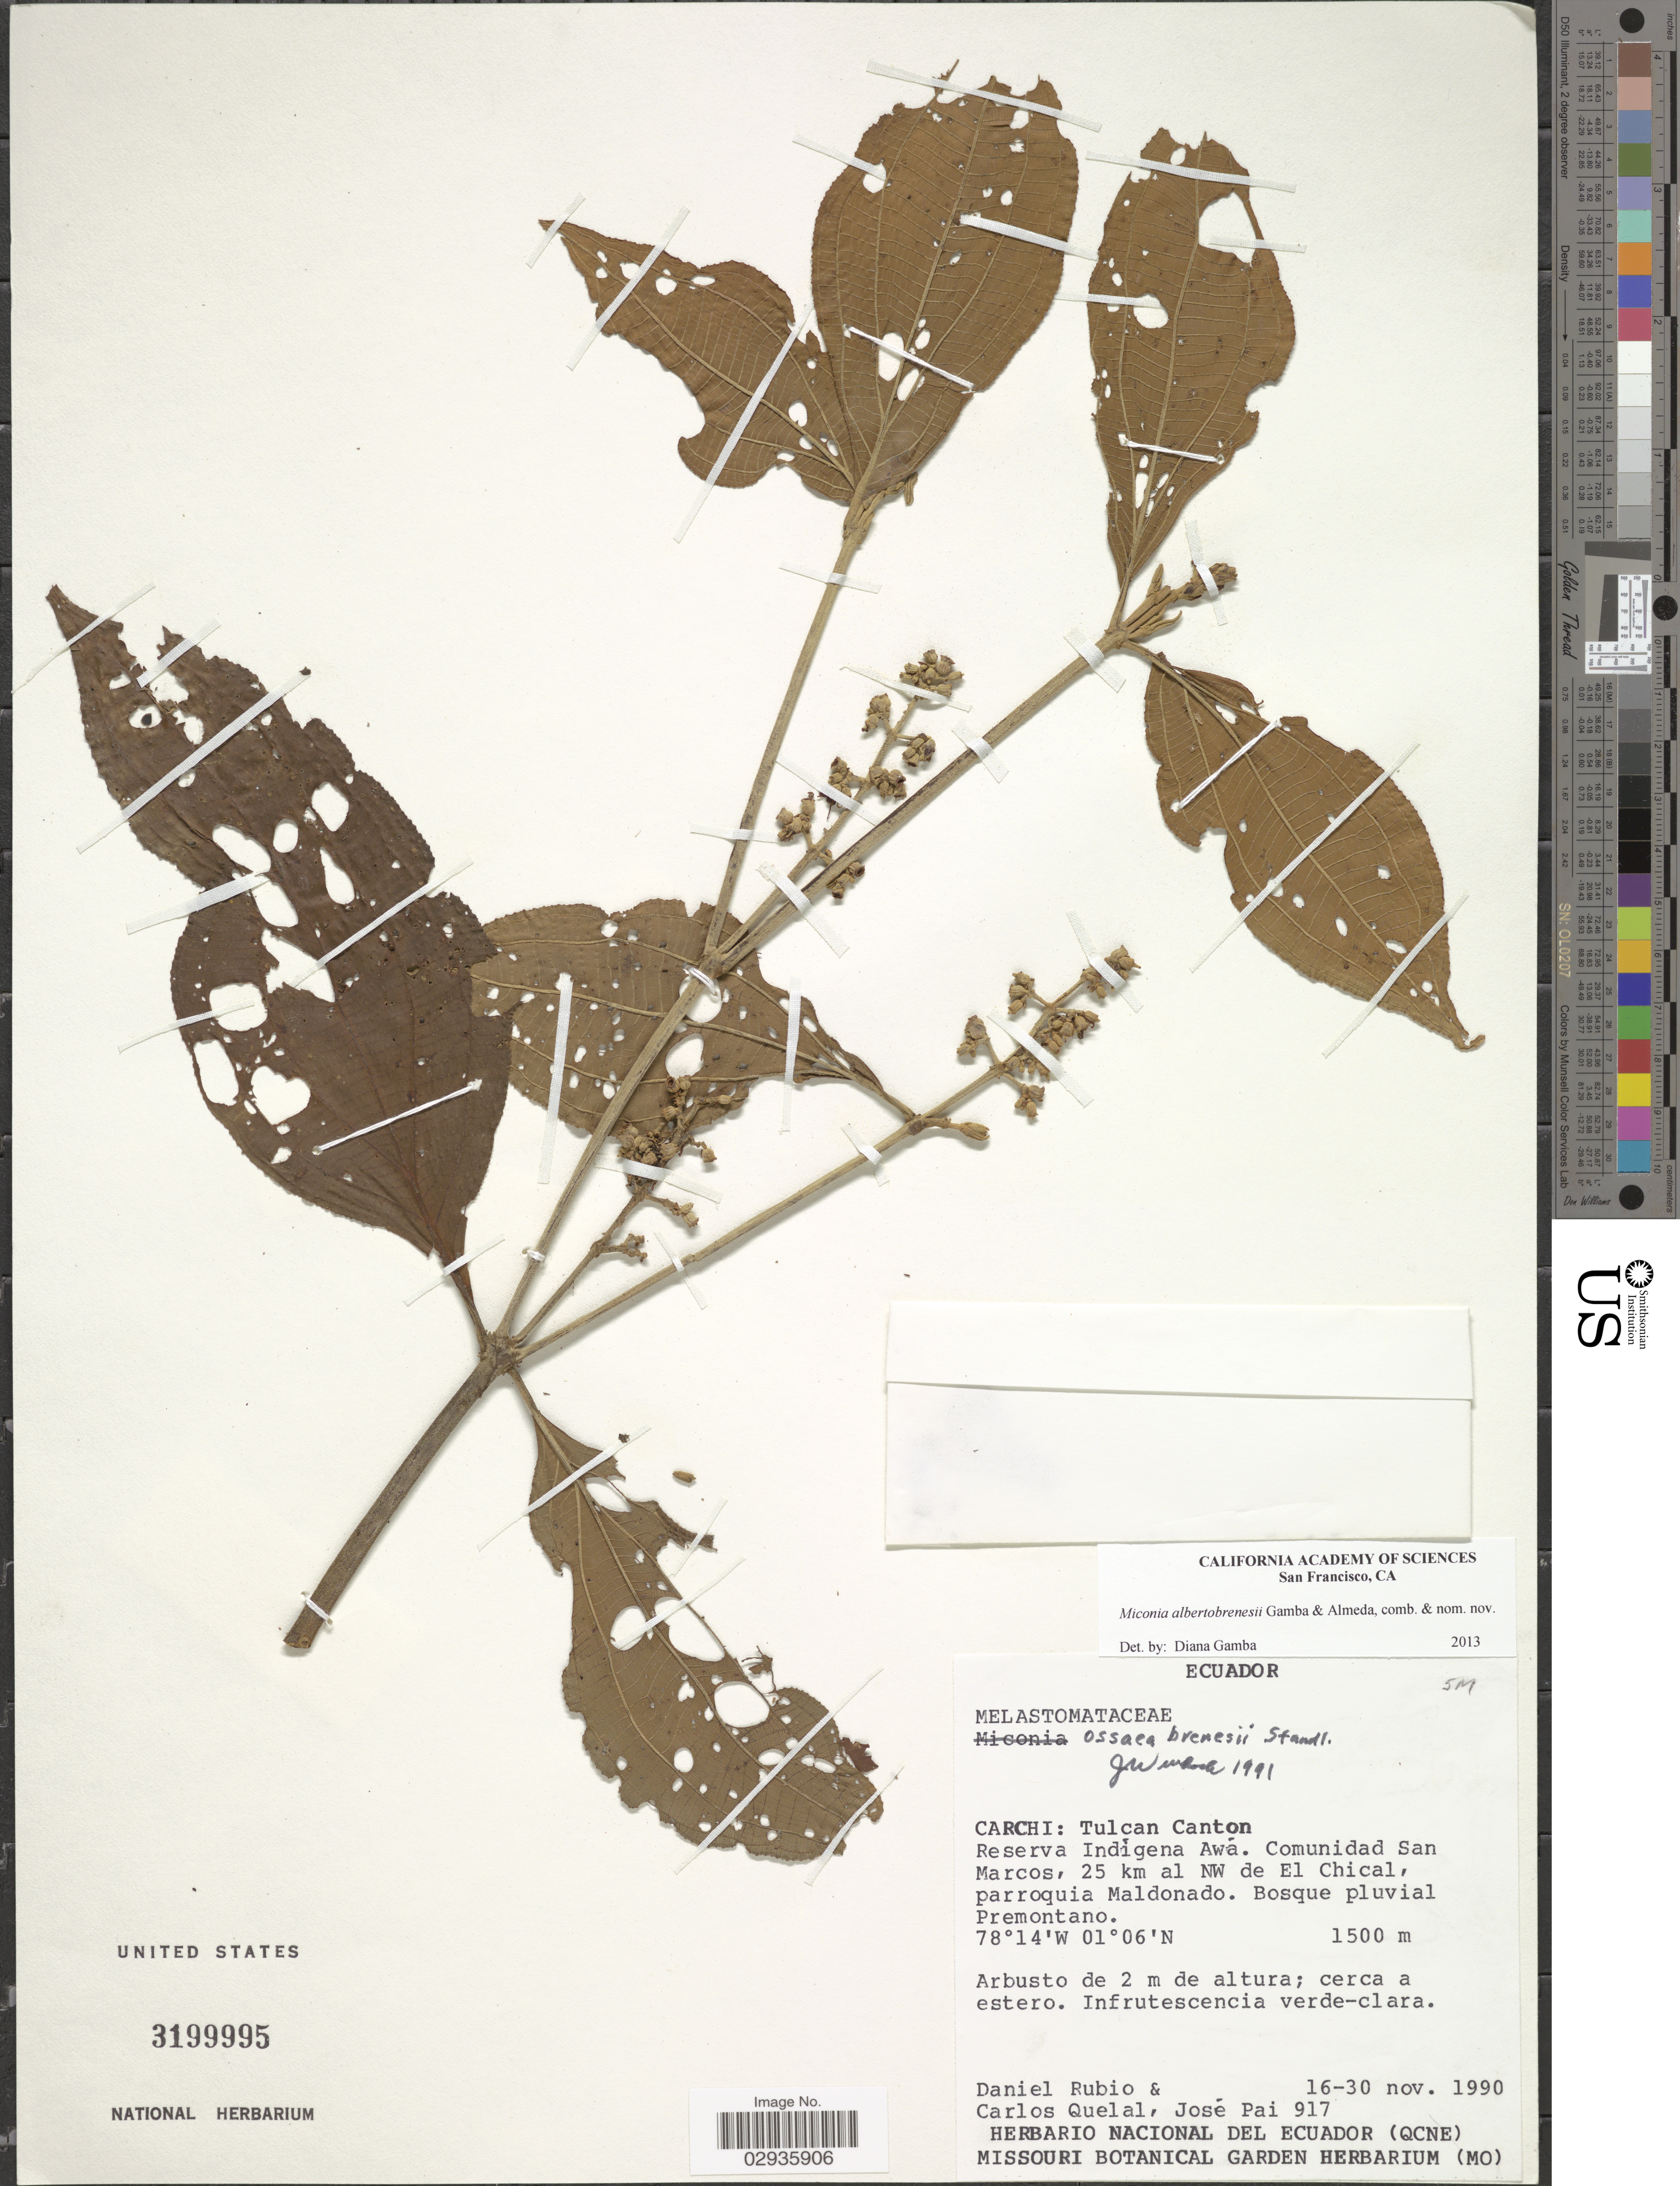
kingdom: Plantae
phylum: Tracheophyta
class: Magnoliopsida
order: Myrtales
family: Melastomataceae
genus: Miconia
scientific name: Miconia albertobrenesii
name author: Gamba & Almeda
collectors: D. Rubio, C. Quelal & J. Pai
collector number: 917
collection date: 1990-11-16/1990-11-30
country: Ecuador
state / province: Carchi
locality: Tulcan Canton, Reserva Indigena Awá. Comunidad San Marcos, 25 km al NW de El Chical, parroquia Maldonado.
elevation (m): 1500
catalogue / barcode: US 3199995